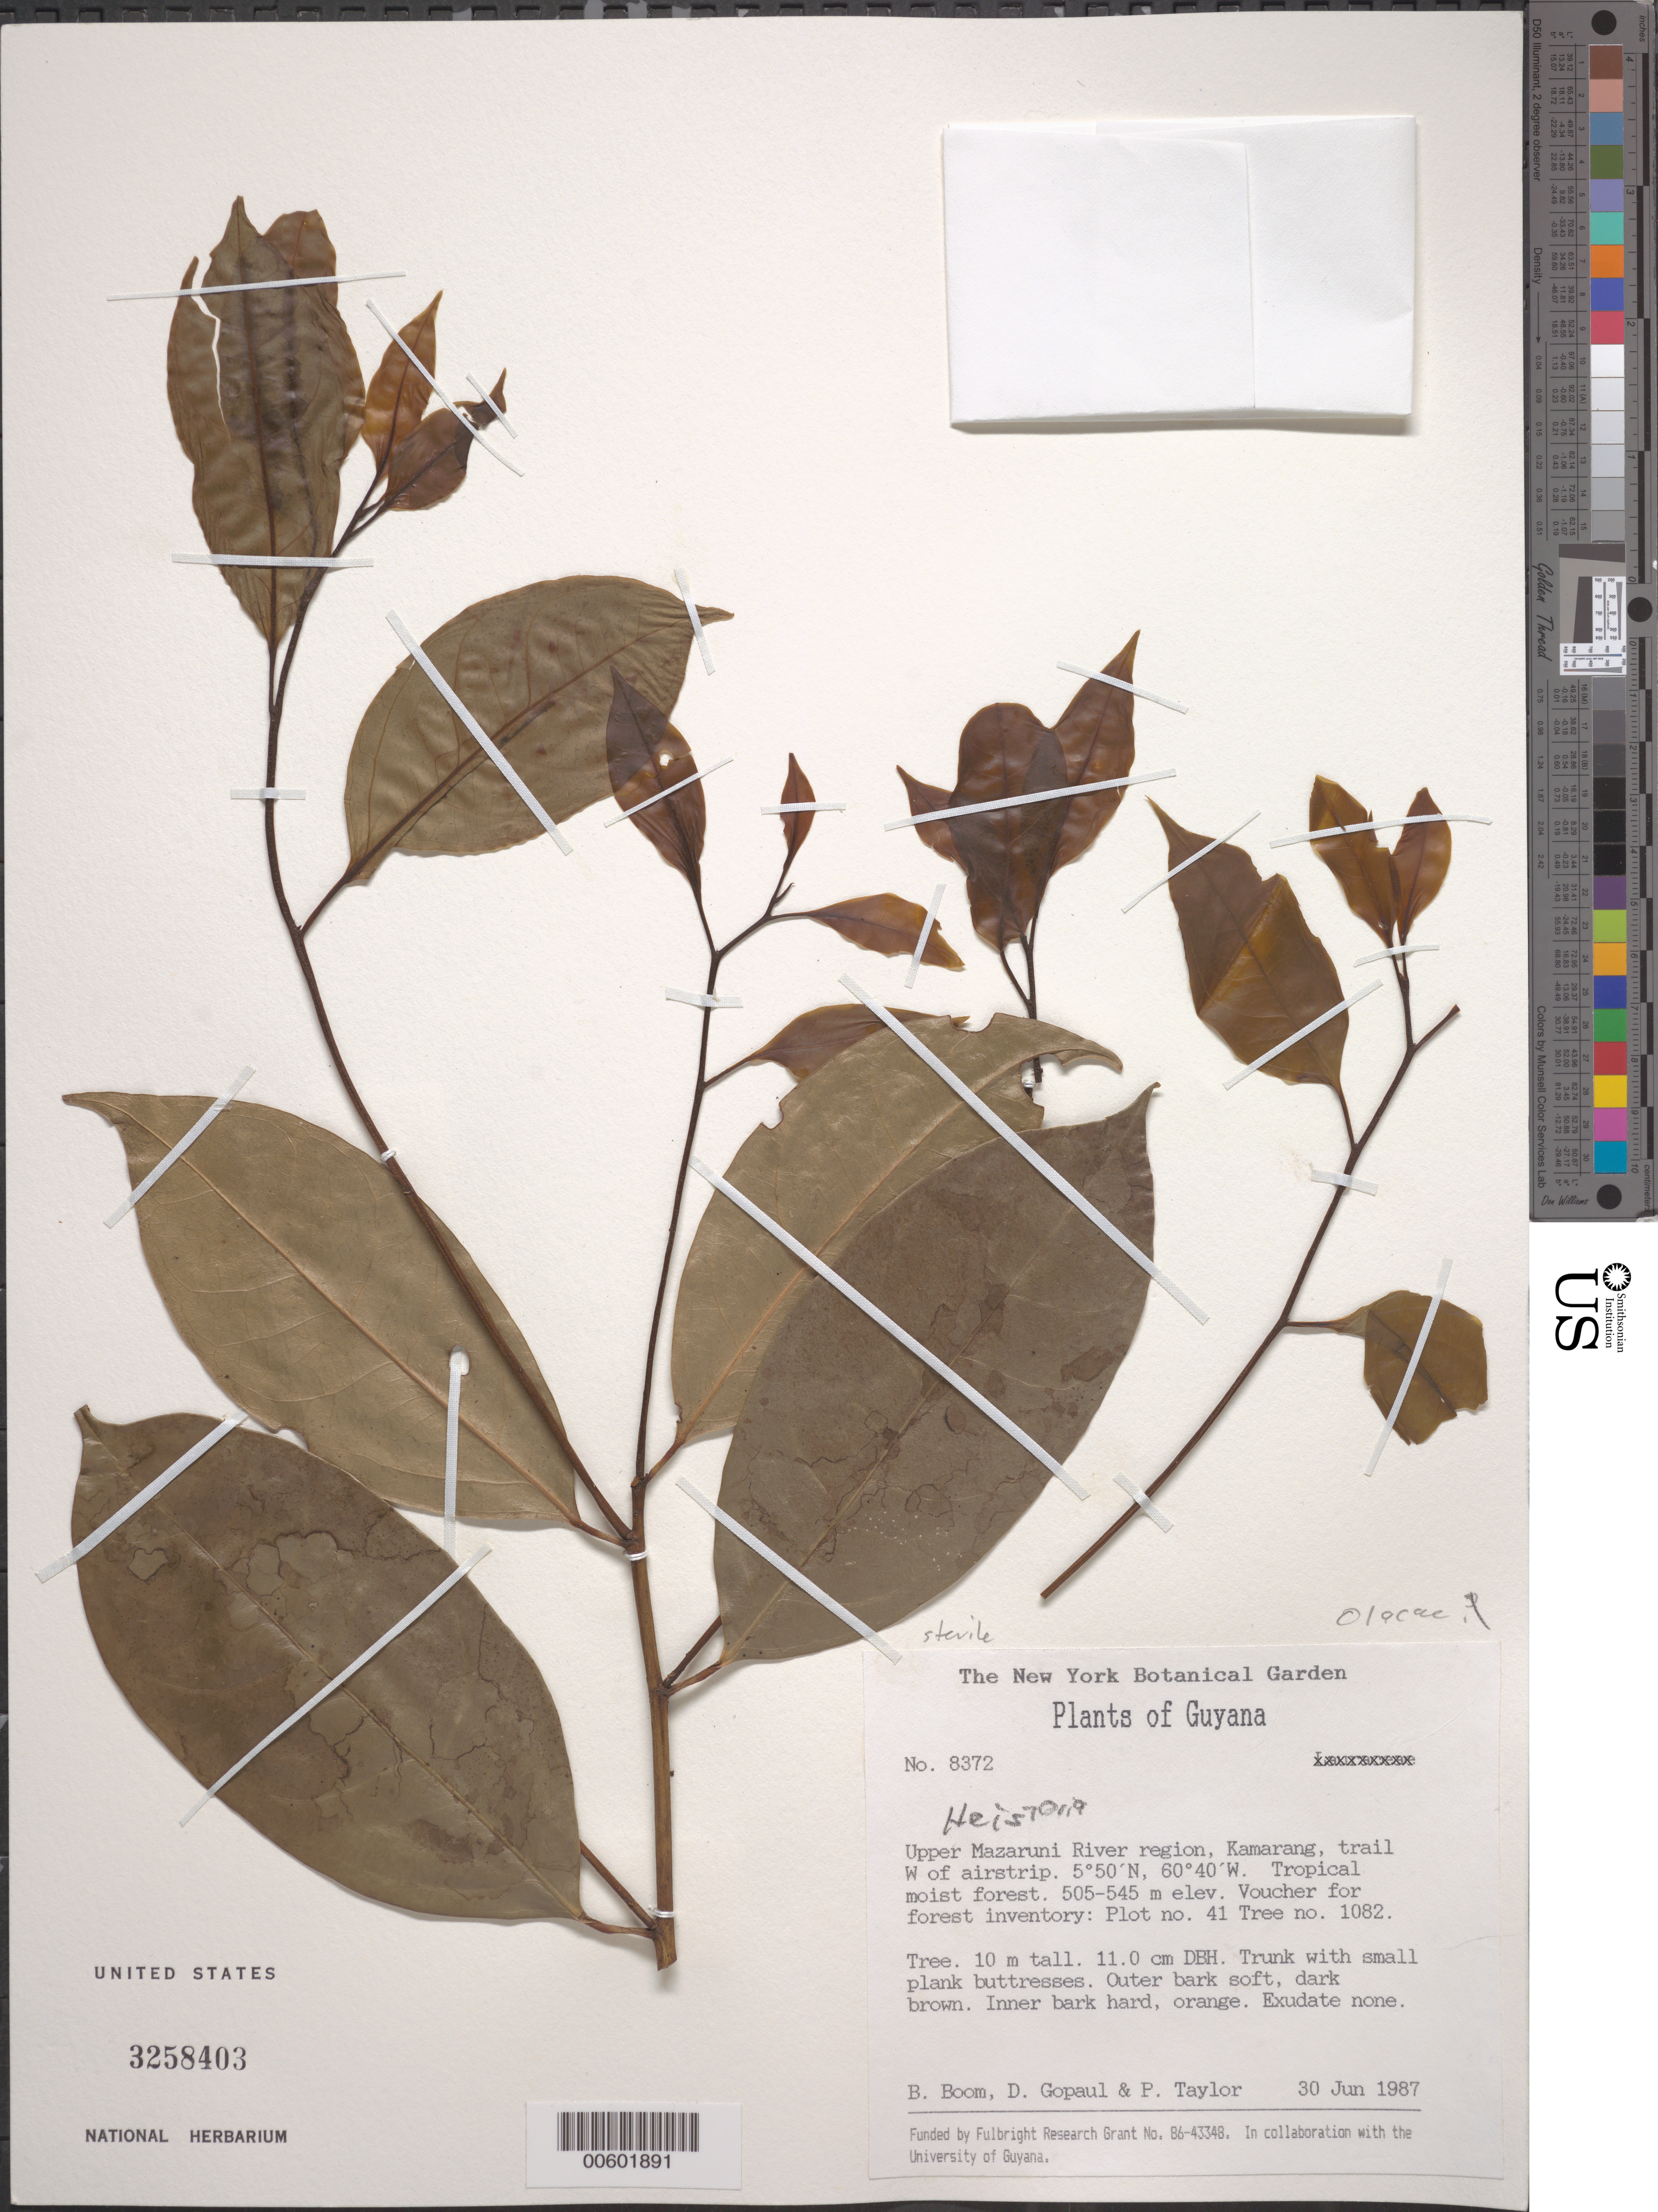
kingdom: Plantae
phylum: Tracheophyta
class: Magnoliopsida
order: Santalales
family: Erythropalaceae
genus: Heisteria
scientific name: Heisteria sp.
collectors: B. M. Boom, D. Gopaul & P. Taylor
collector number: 8372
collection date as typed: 30-Jun-87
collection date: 1987-06-30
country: Guyana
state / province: Cuyuni-Mazaruni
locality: Kamarang, upper Mazaruni R.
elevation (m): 505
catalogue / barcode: US 3258403